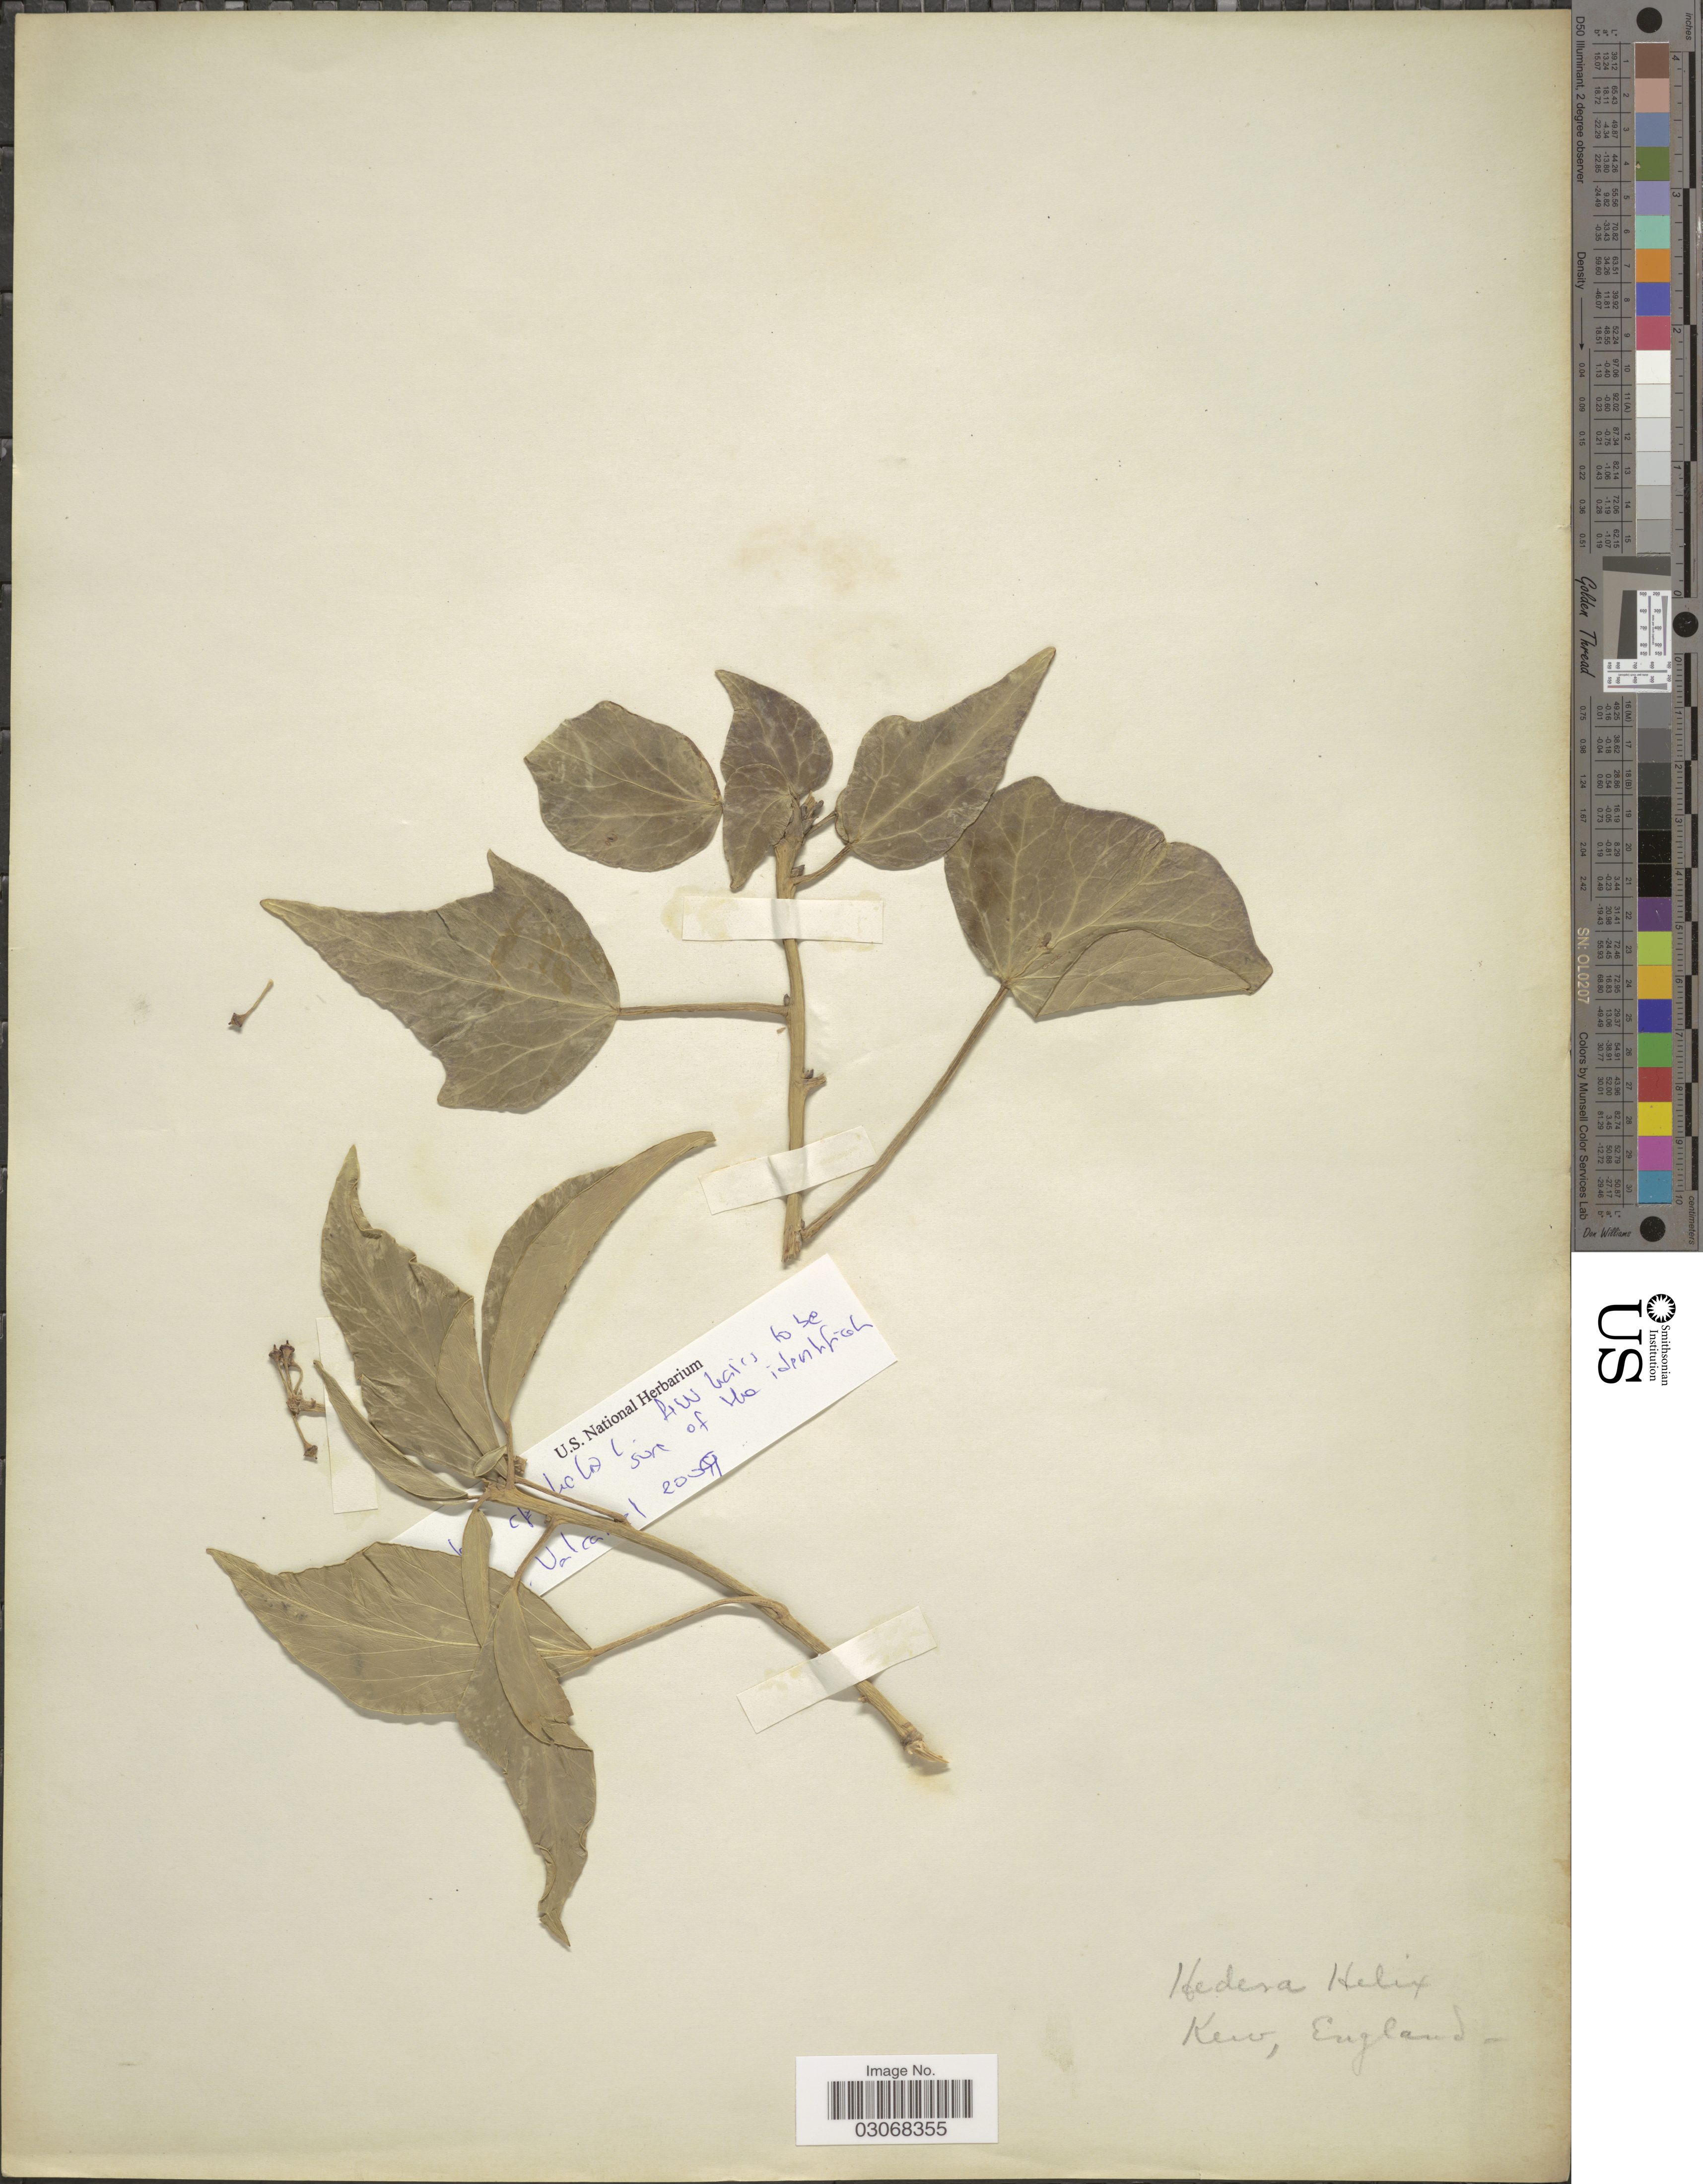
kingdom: Plantae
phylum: Tracheophyta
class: Magnoliopsida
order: Apiales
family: Araliaceae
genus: Hedera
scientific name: Hedera helix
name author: L.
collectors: Kew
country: United Kingdom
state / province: England